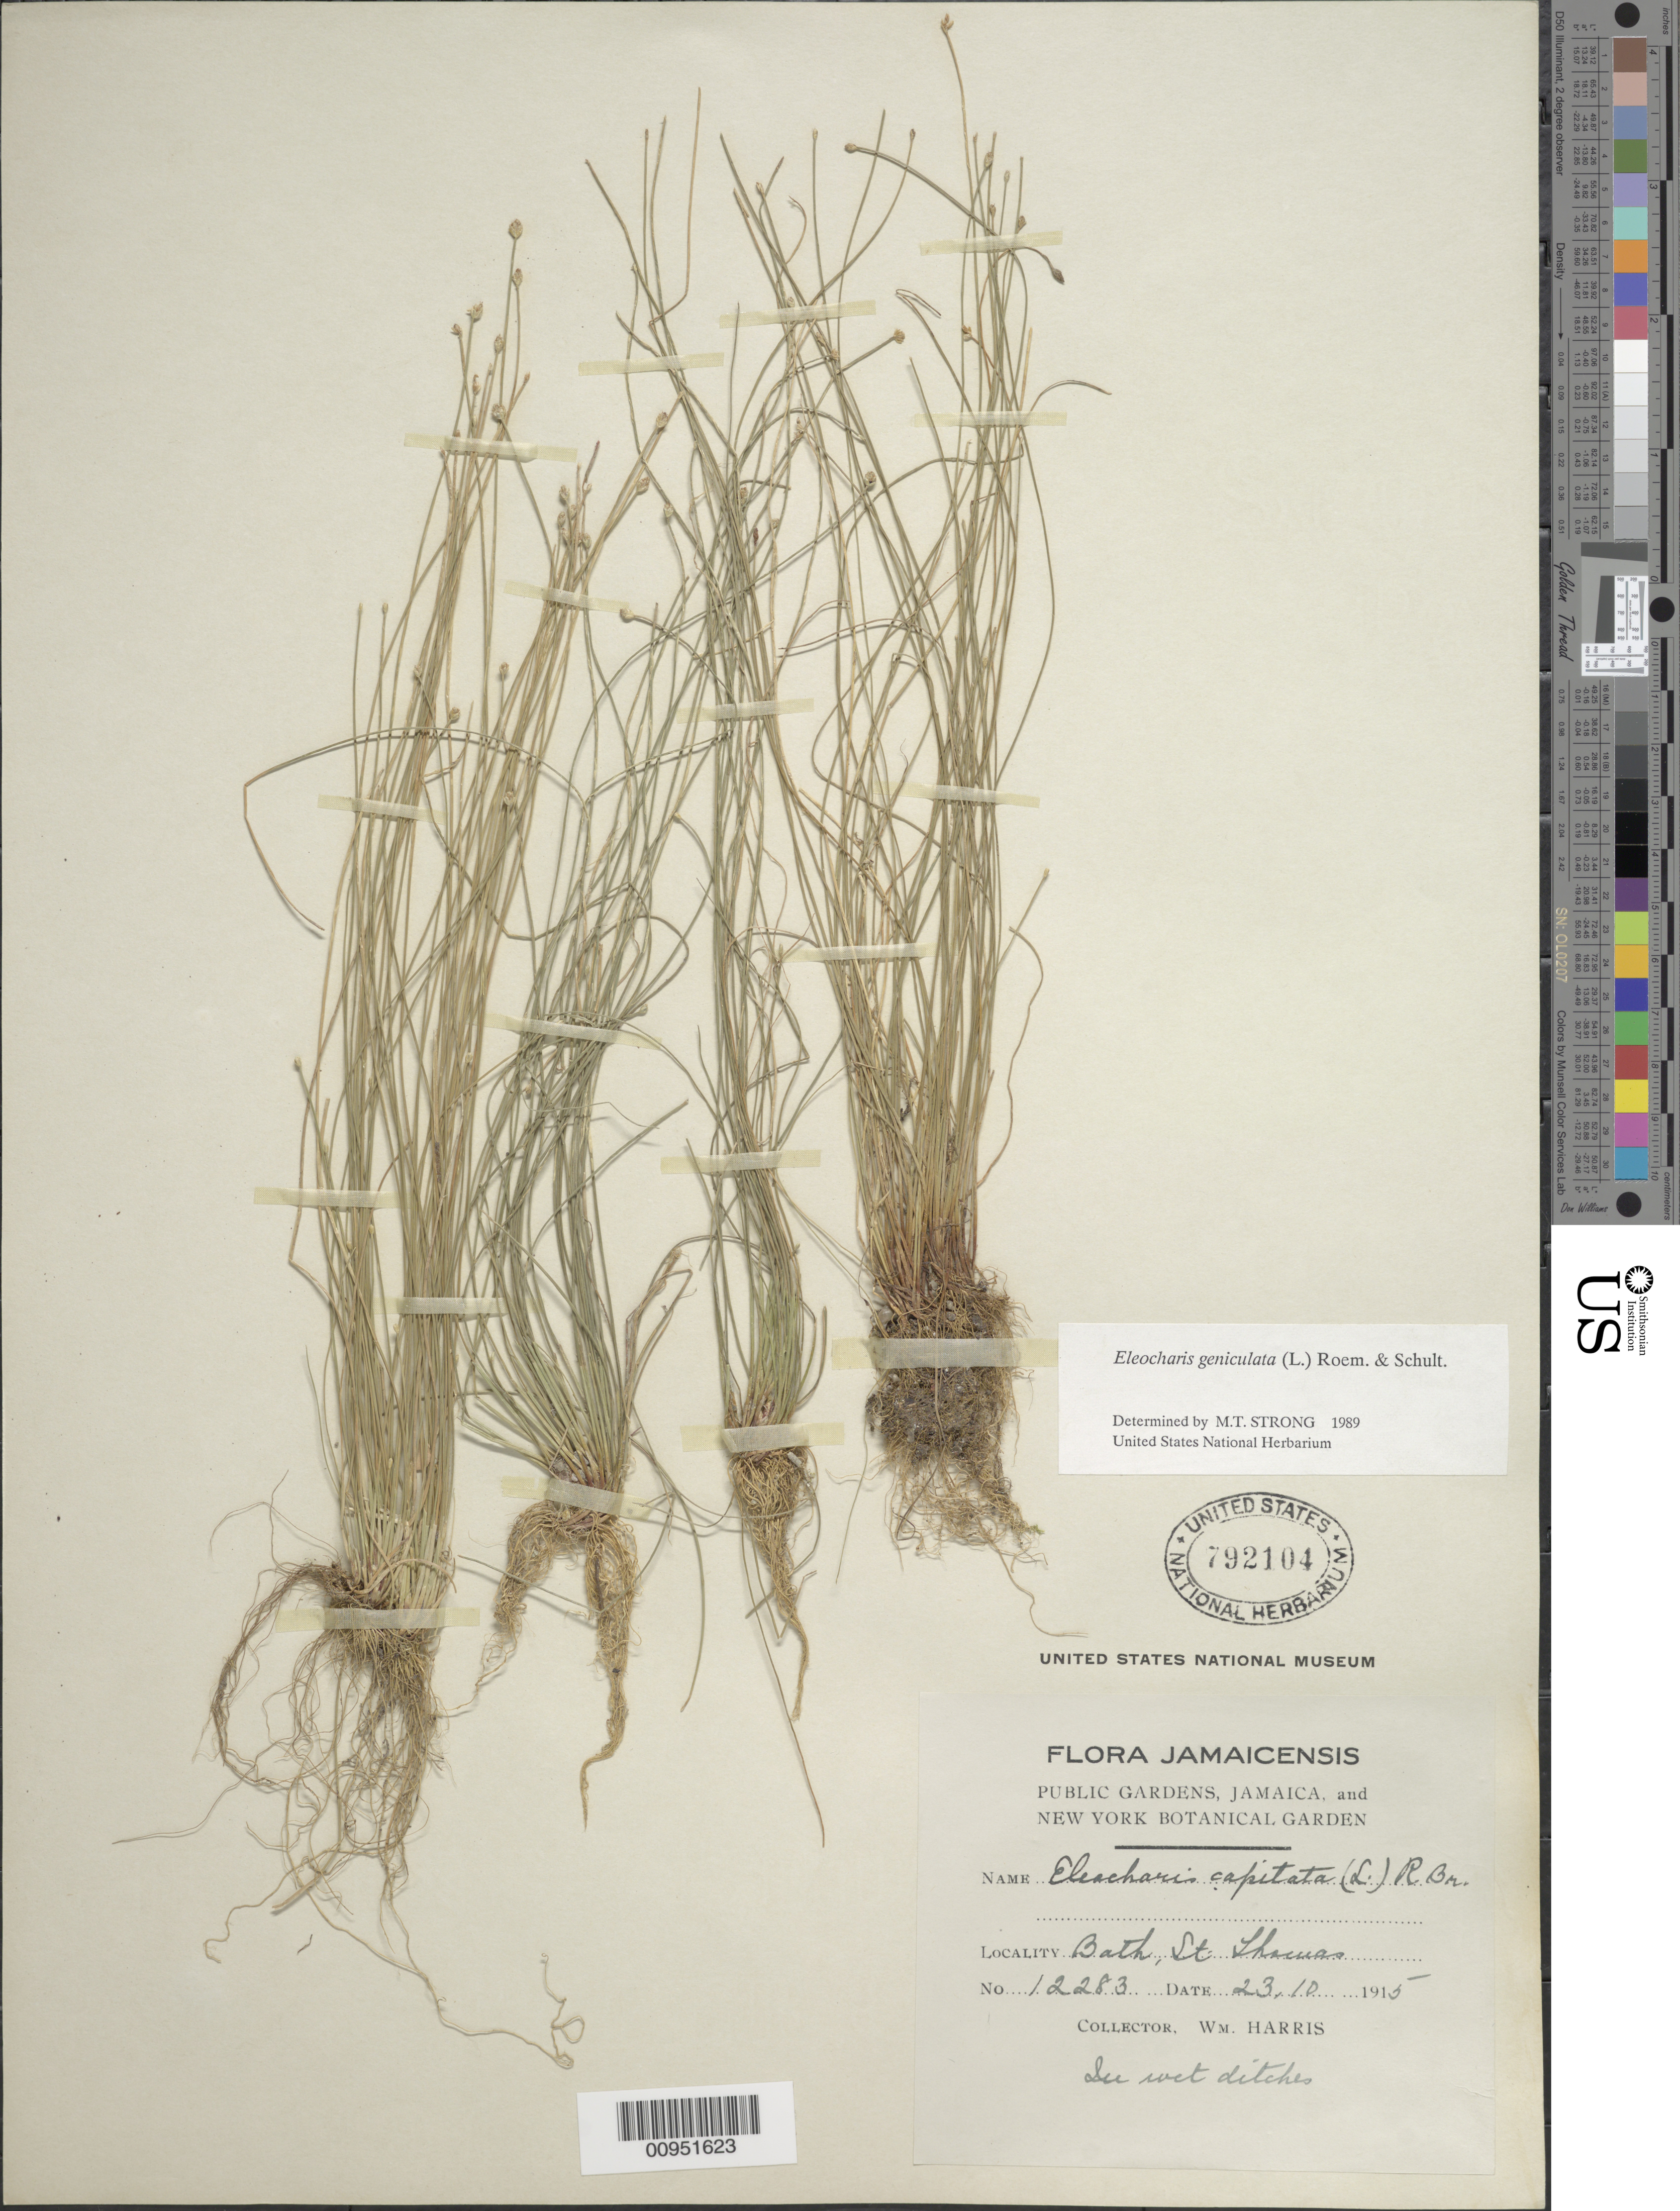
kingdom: Plantae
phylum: Tracheophyta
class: Liliopsida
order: Poales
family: Cyperaceae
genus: Eleocharis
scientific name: Eleocharis geniculata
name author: (L.) Roem. & Schult.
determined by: Strong, M. T., (US), Smithsonian Institution - National Museum of Natural History (UNITED STATES)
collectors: W. H. Harris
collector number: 12283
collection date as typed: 23 Oct 1915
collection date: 1915-10-23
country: Jamaica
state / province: Saint Thomas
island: Jamaica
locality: Bath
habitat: In wet ditches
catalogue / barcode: US 792104